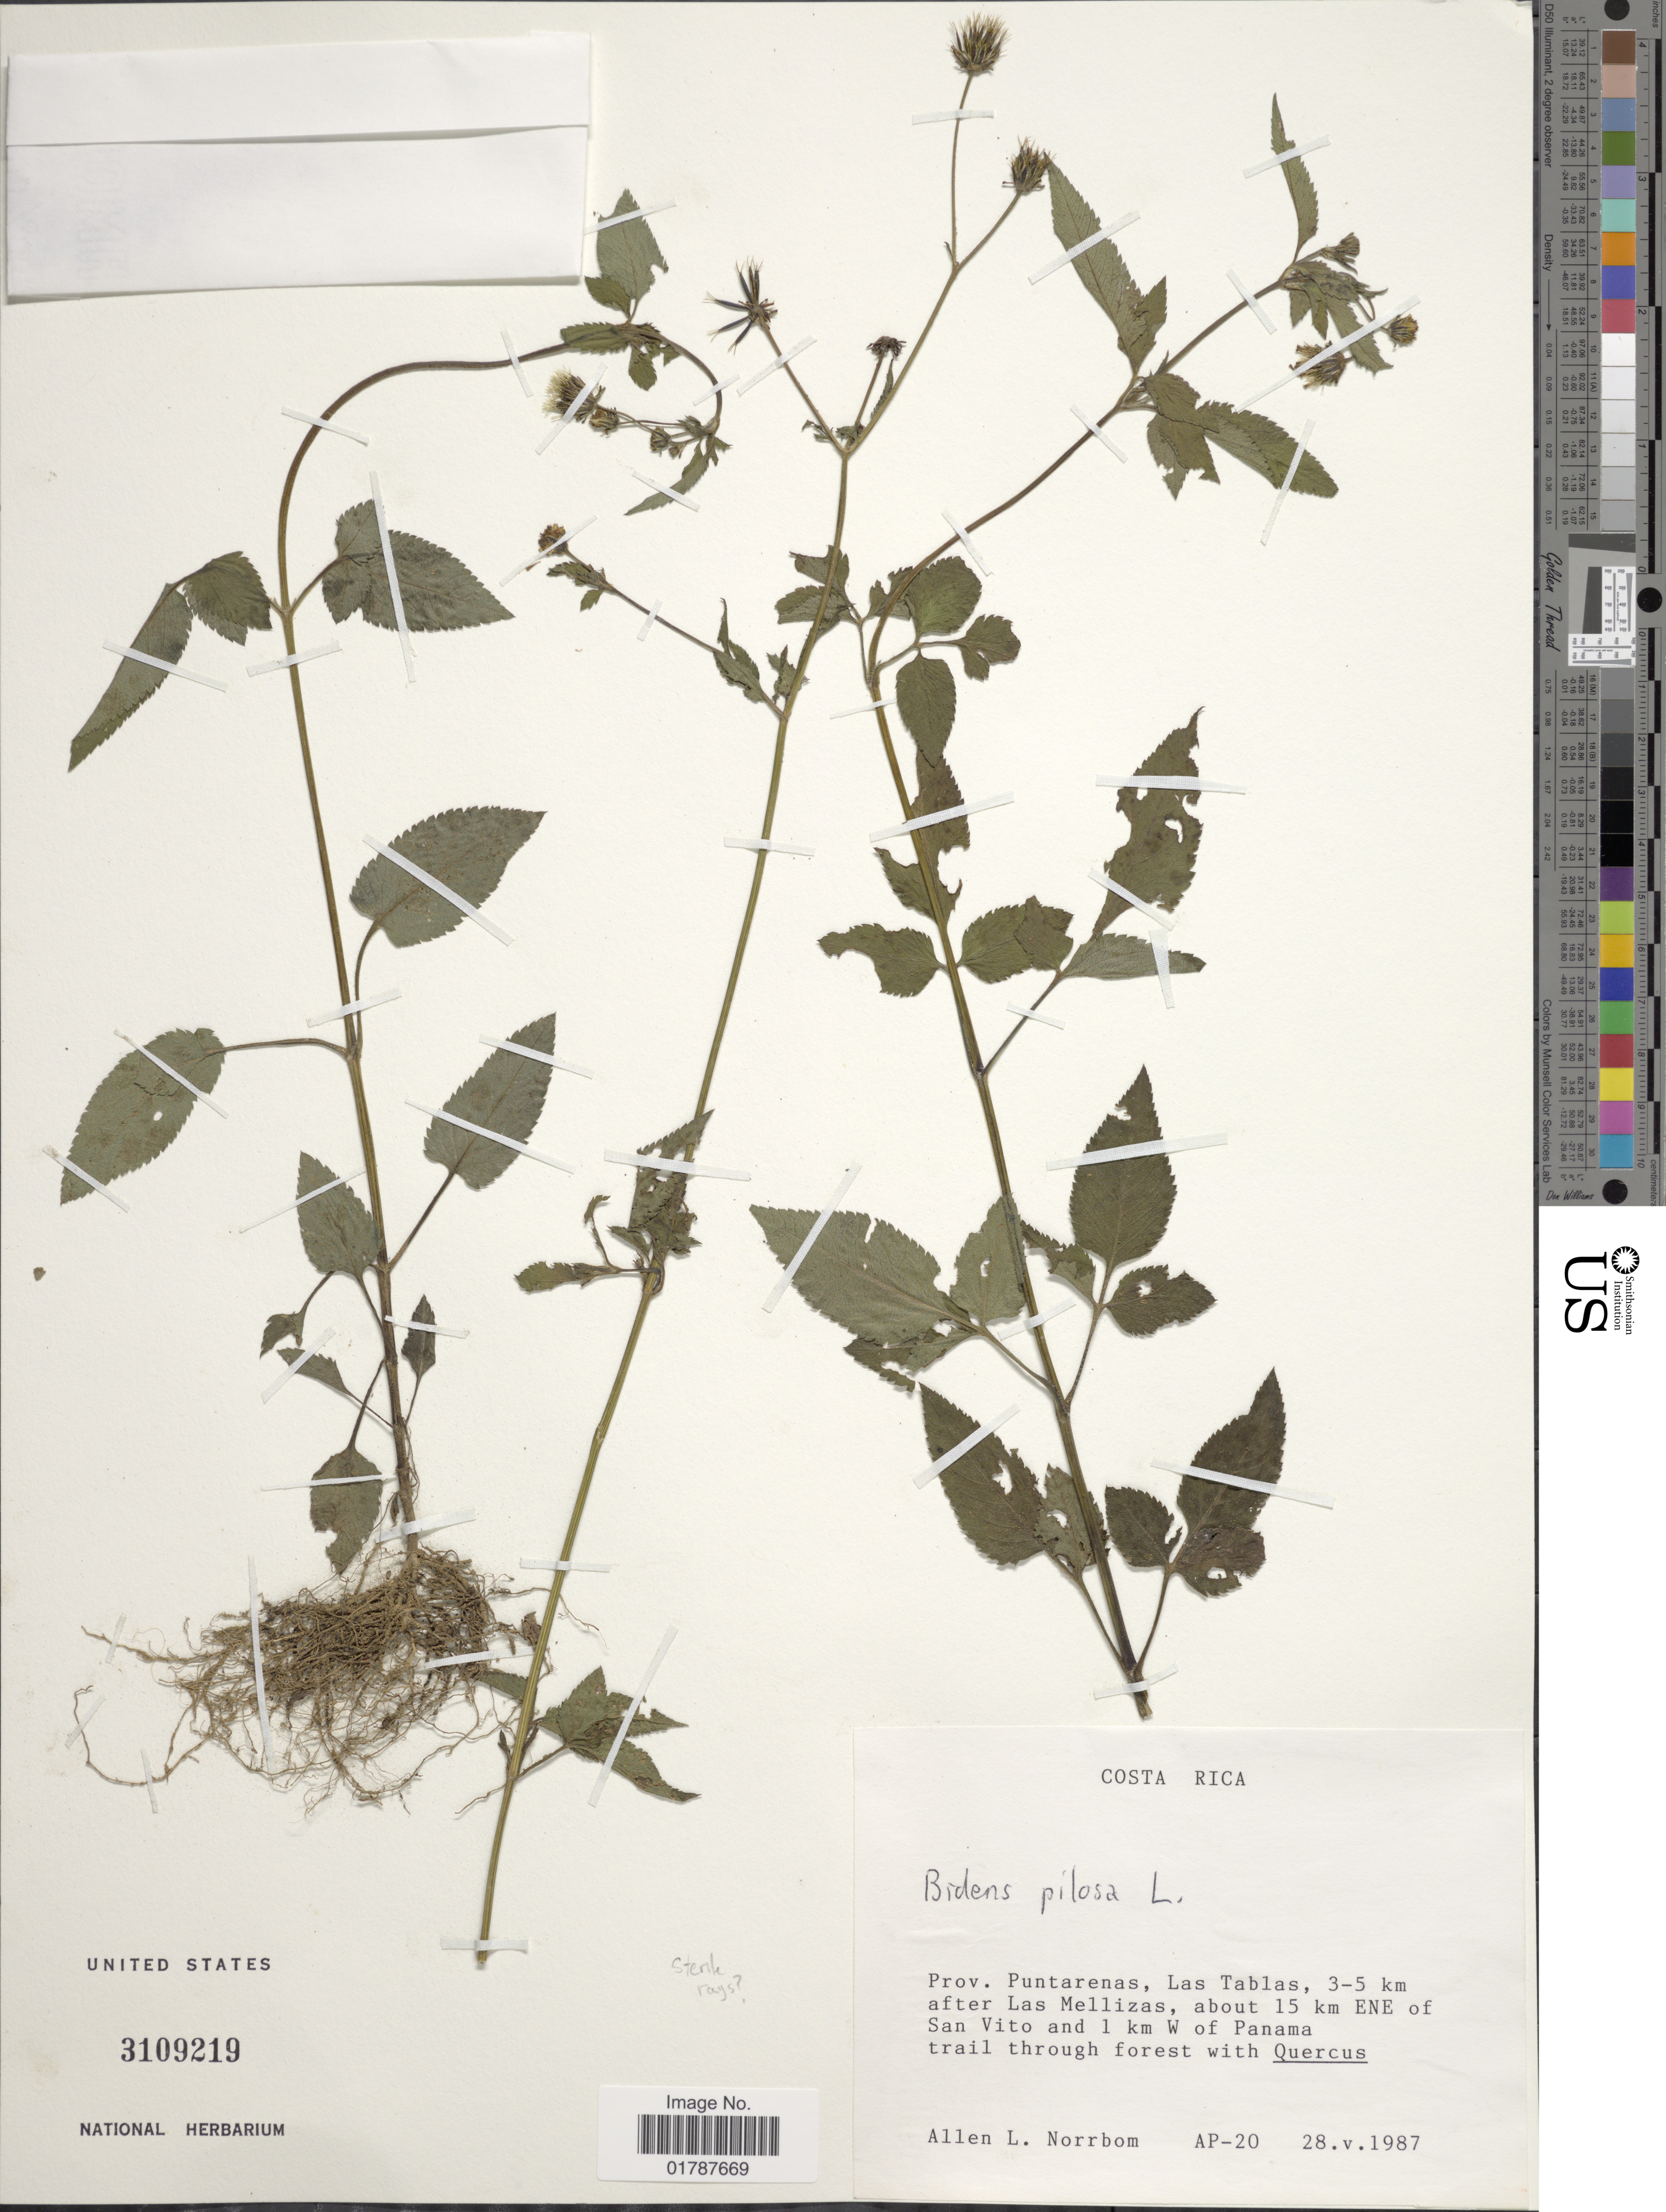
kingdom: Plantae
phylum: Tracheophyta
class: Magnoliopsida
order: Asterales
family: Asteraceae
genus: Bidens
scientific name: Bidens pilosa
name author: L.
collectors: A. L. Norrbom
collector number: AP-20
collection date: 1987-05-28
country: Costa Rica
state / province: Puntarenas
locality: Prov. Puntarenas, Las Tablas, 3-5 km after Las Mellizas, about 15 km ENE of San Vito and 1 km of Panama trail through forest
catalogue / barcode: US 3109219